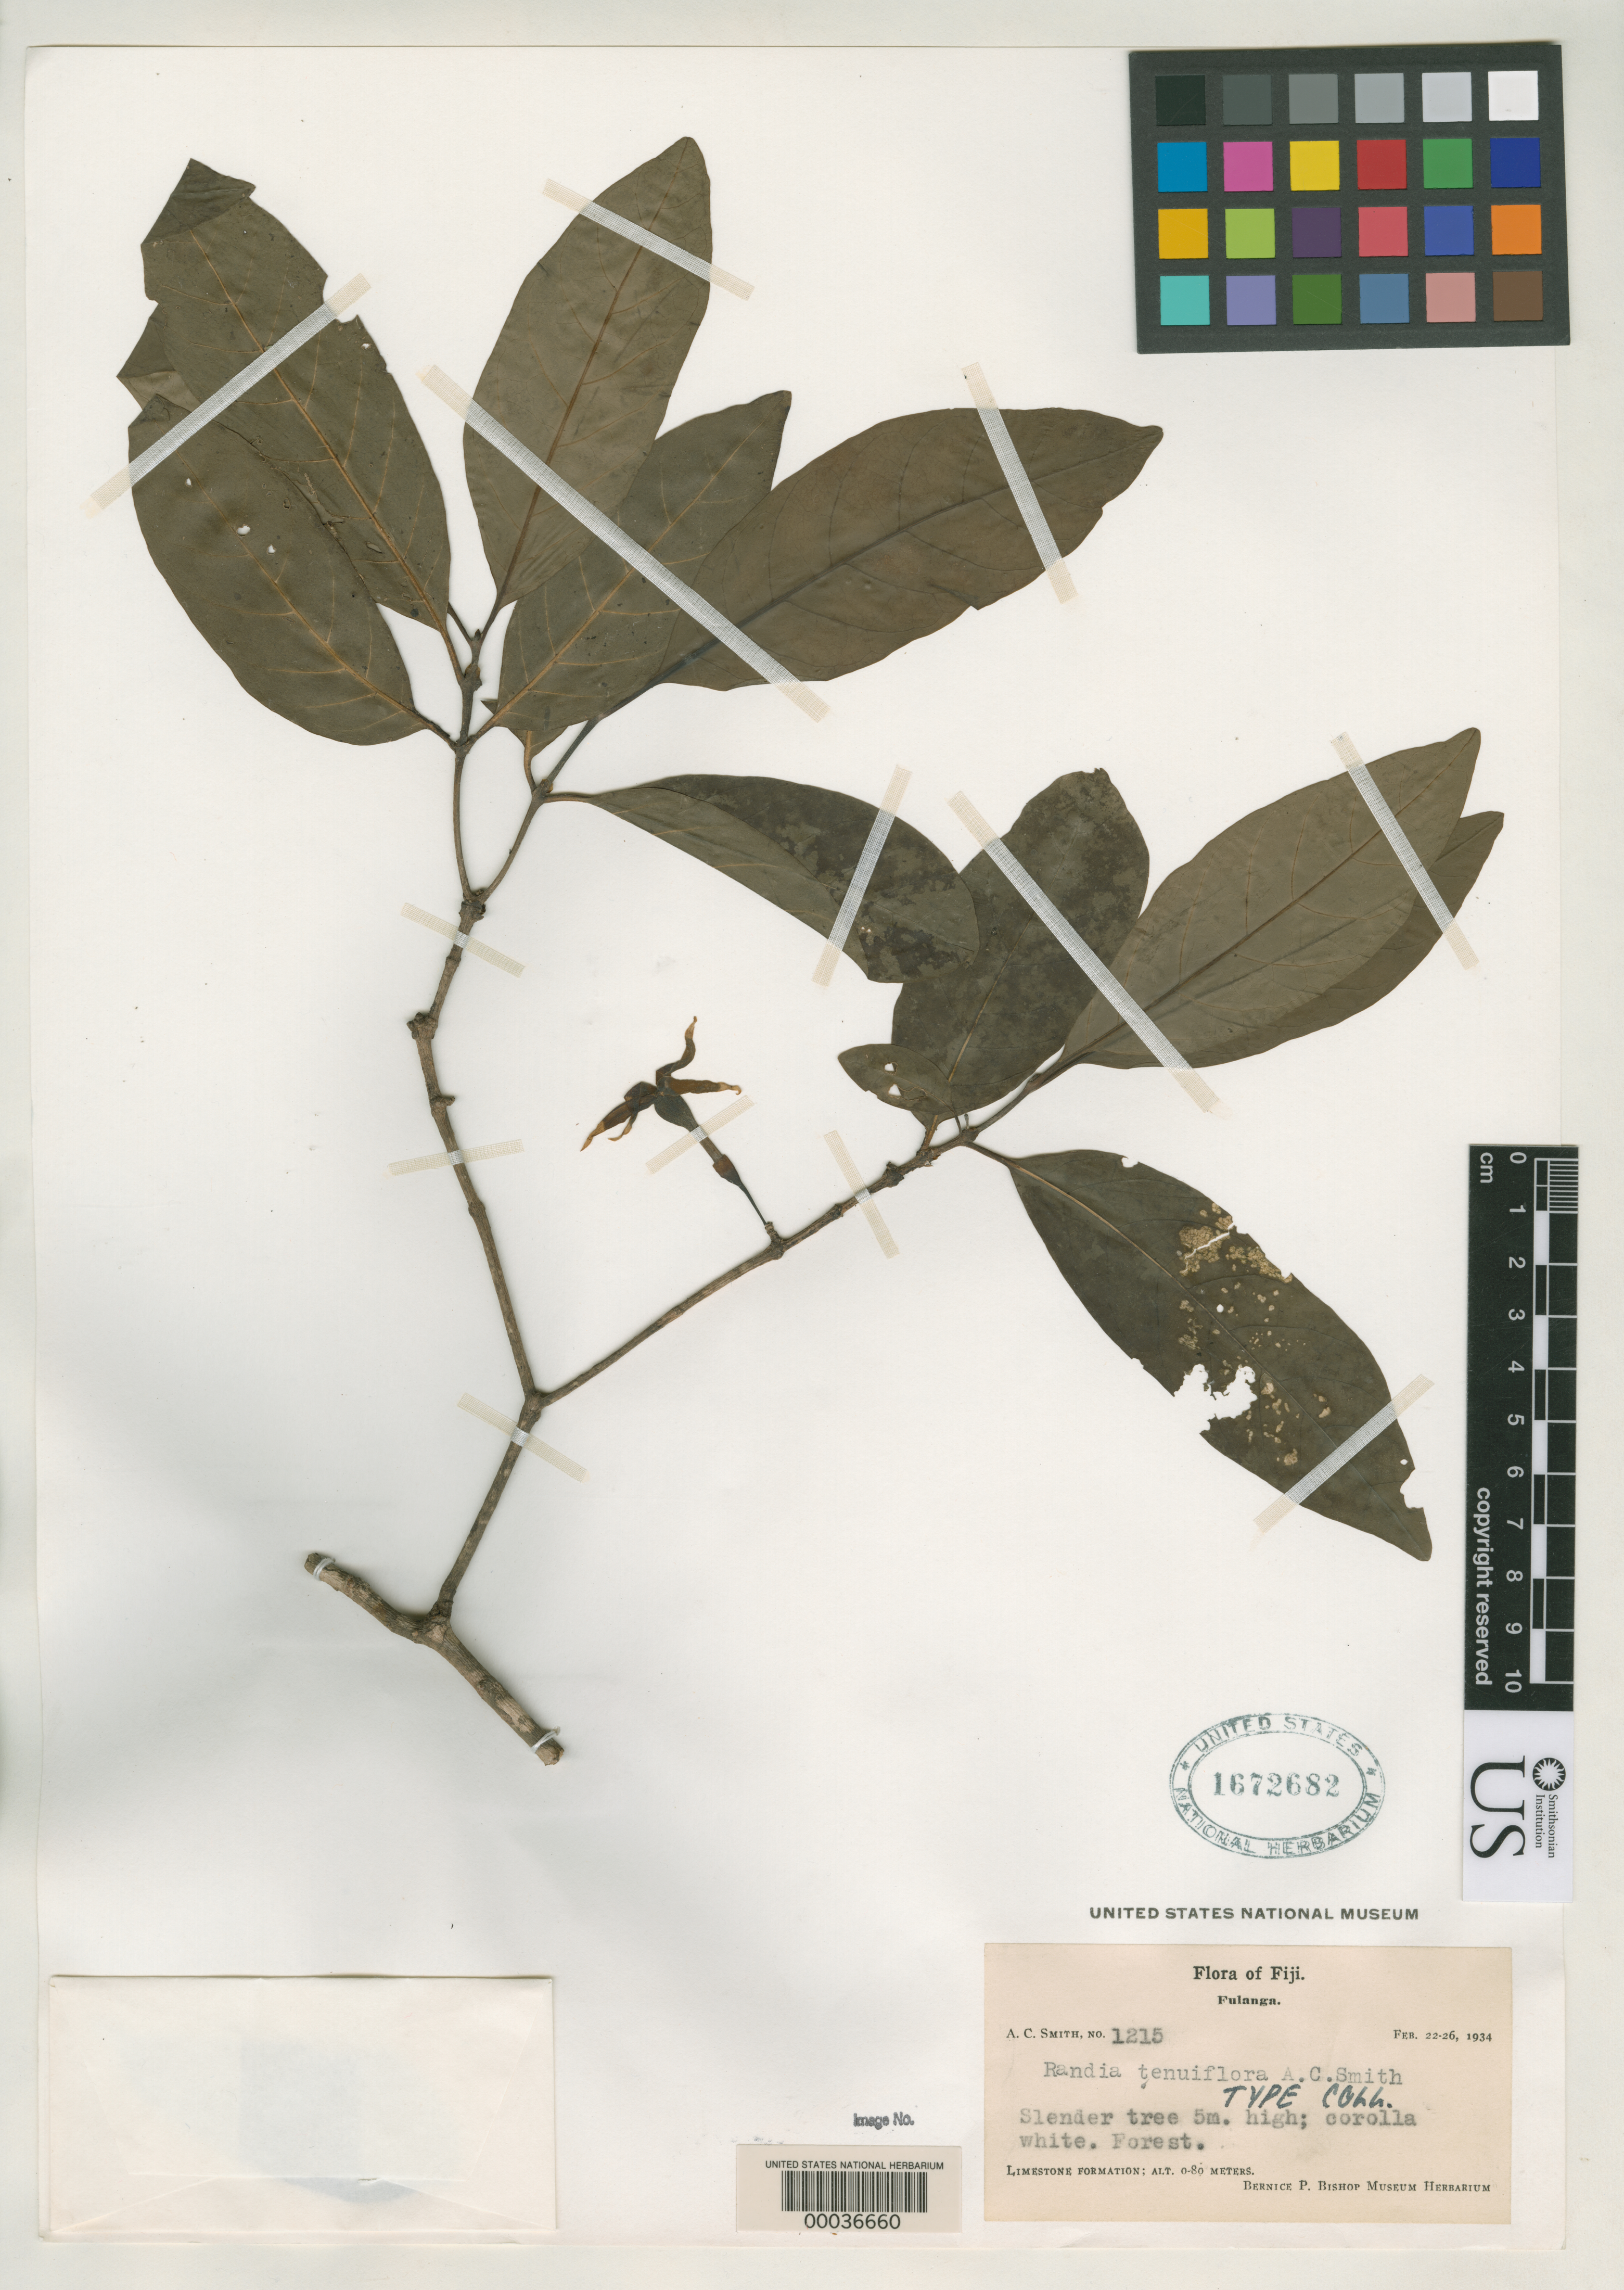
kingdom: Plantae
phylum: Tracheophyta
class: Magnoliopsida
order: Gentianales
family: Rubiaceae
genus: Randia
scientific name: Randia tenuiflora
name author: A.C. Sm.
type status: Isotype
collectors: A. C. Smith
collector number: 1215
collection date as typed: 26 Feb 1934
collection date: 1934-02-26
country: Fiji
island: Fulaga [Fulanga]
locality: Fulanga.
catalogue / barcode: US 1672682